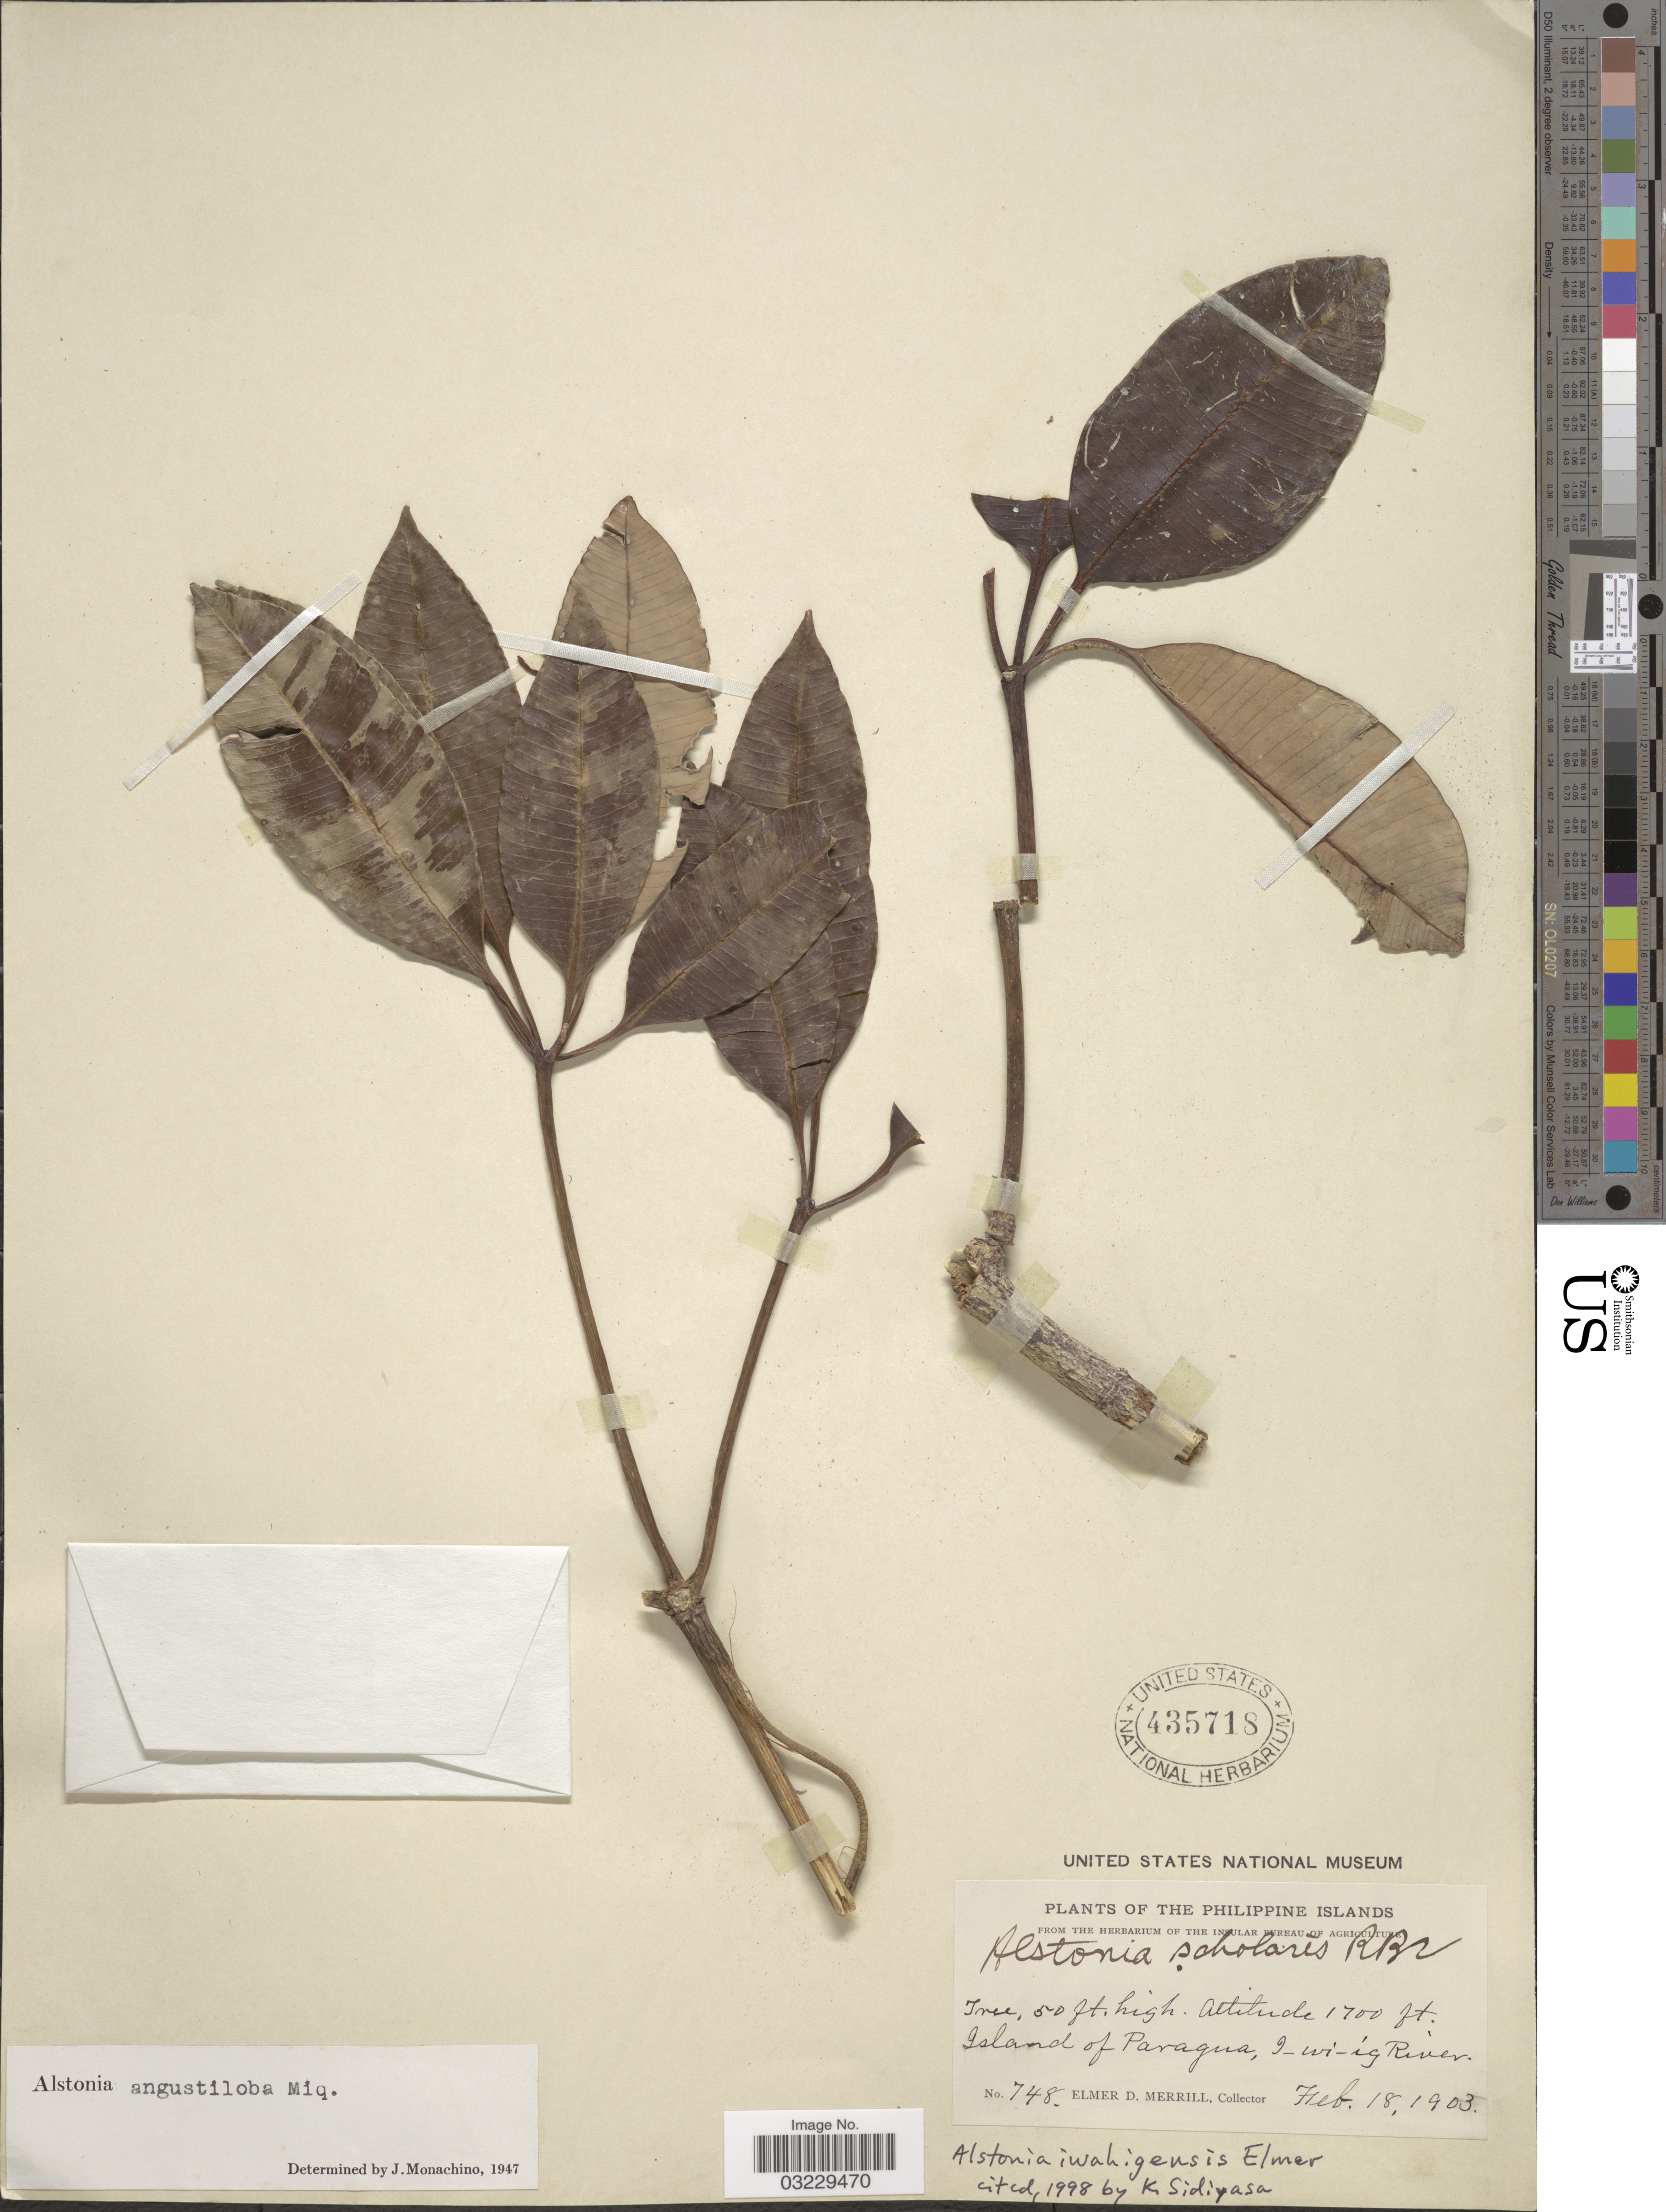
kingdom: Plantae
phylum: Tracheophyta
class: Magnoliopsida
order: Gentianales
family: Apocynaceae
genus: Alstonia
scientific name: Alstonia iwahigensis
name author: Elmer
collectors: E. D. Merrill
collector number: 748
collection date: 1903-02-18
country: Philippines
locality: The Philippine Islands, Island of Paragua, I-wi-ig River.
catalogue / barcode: US 435718